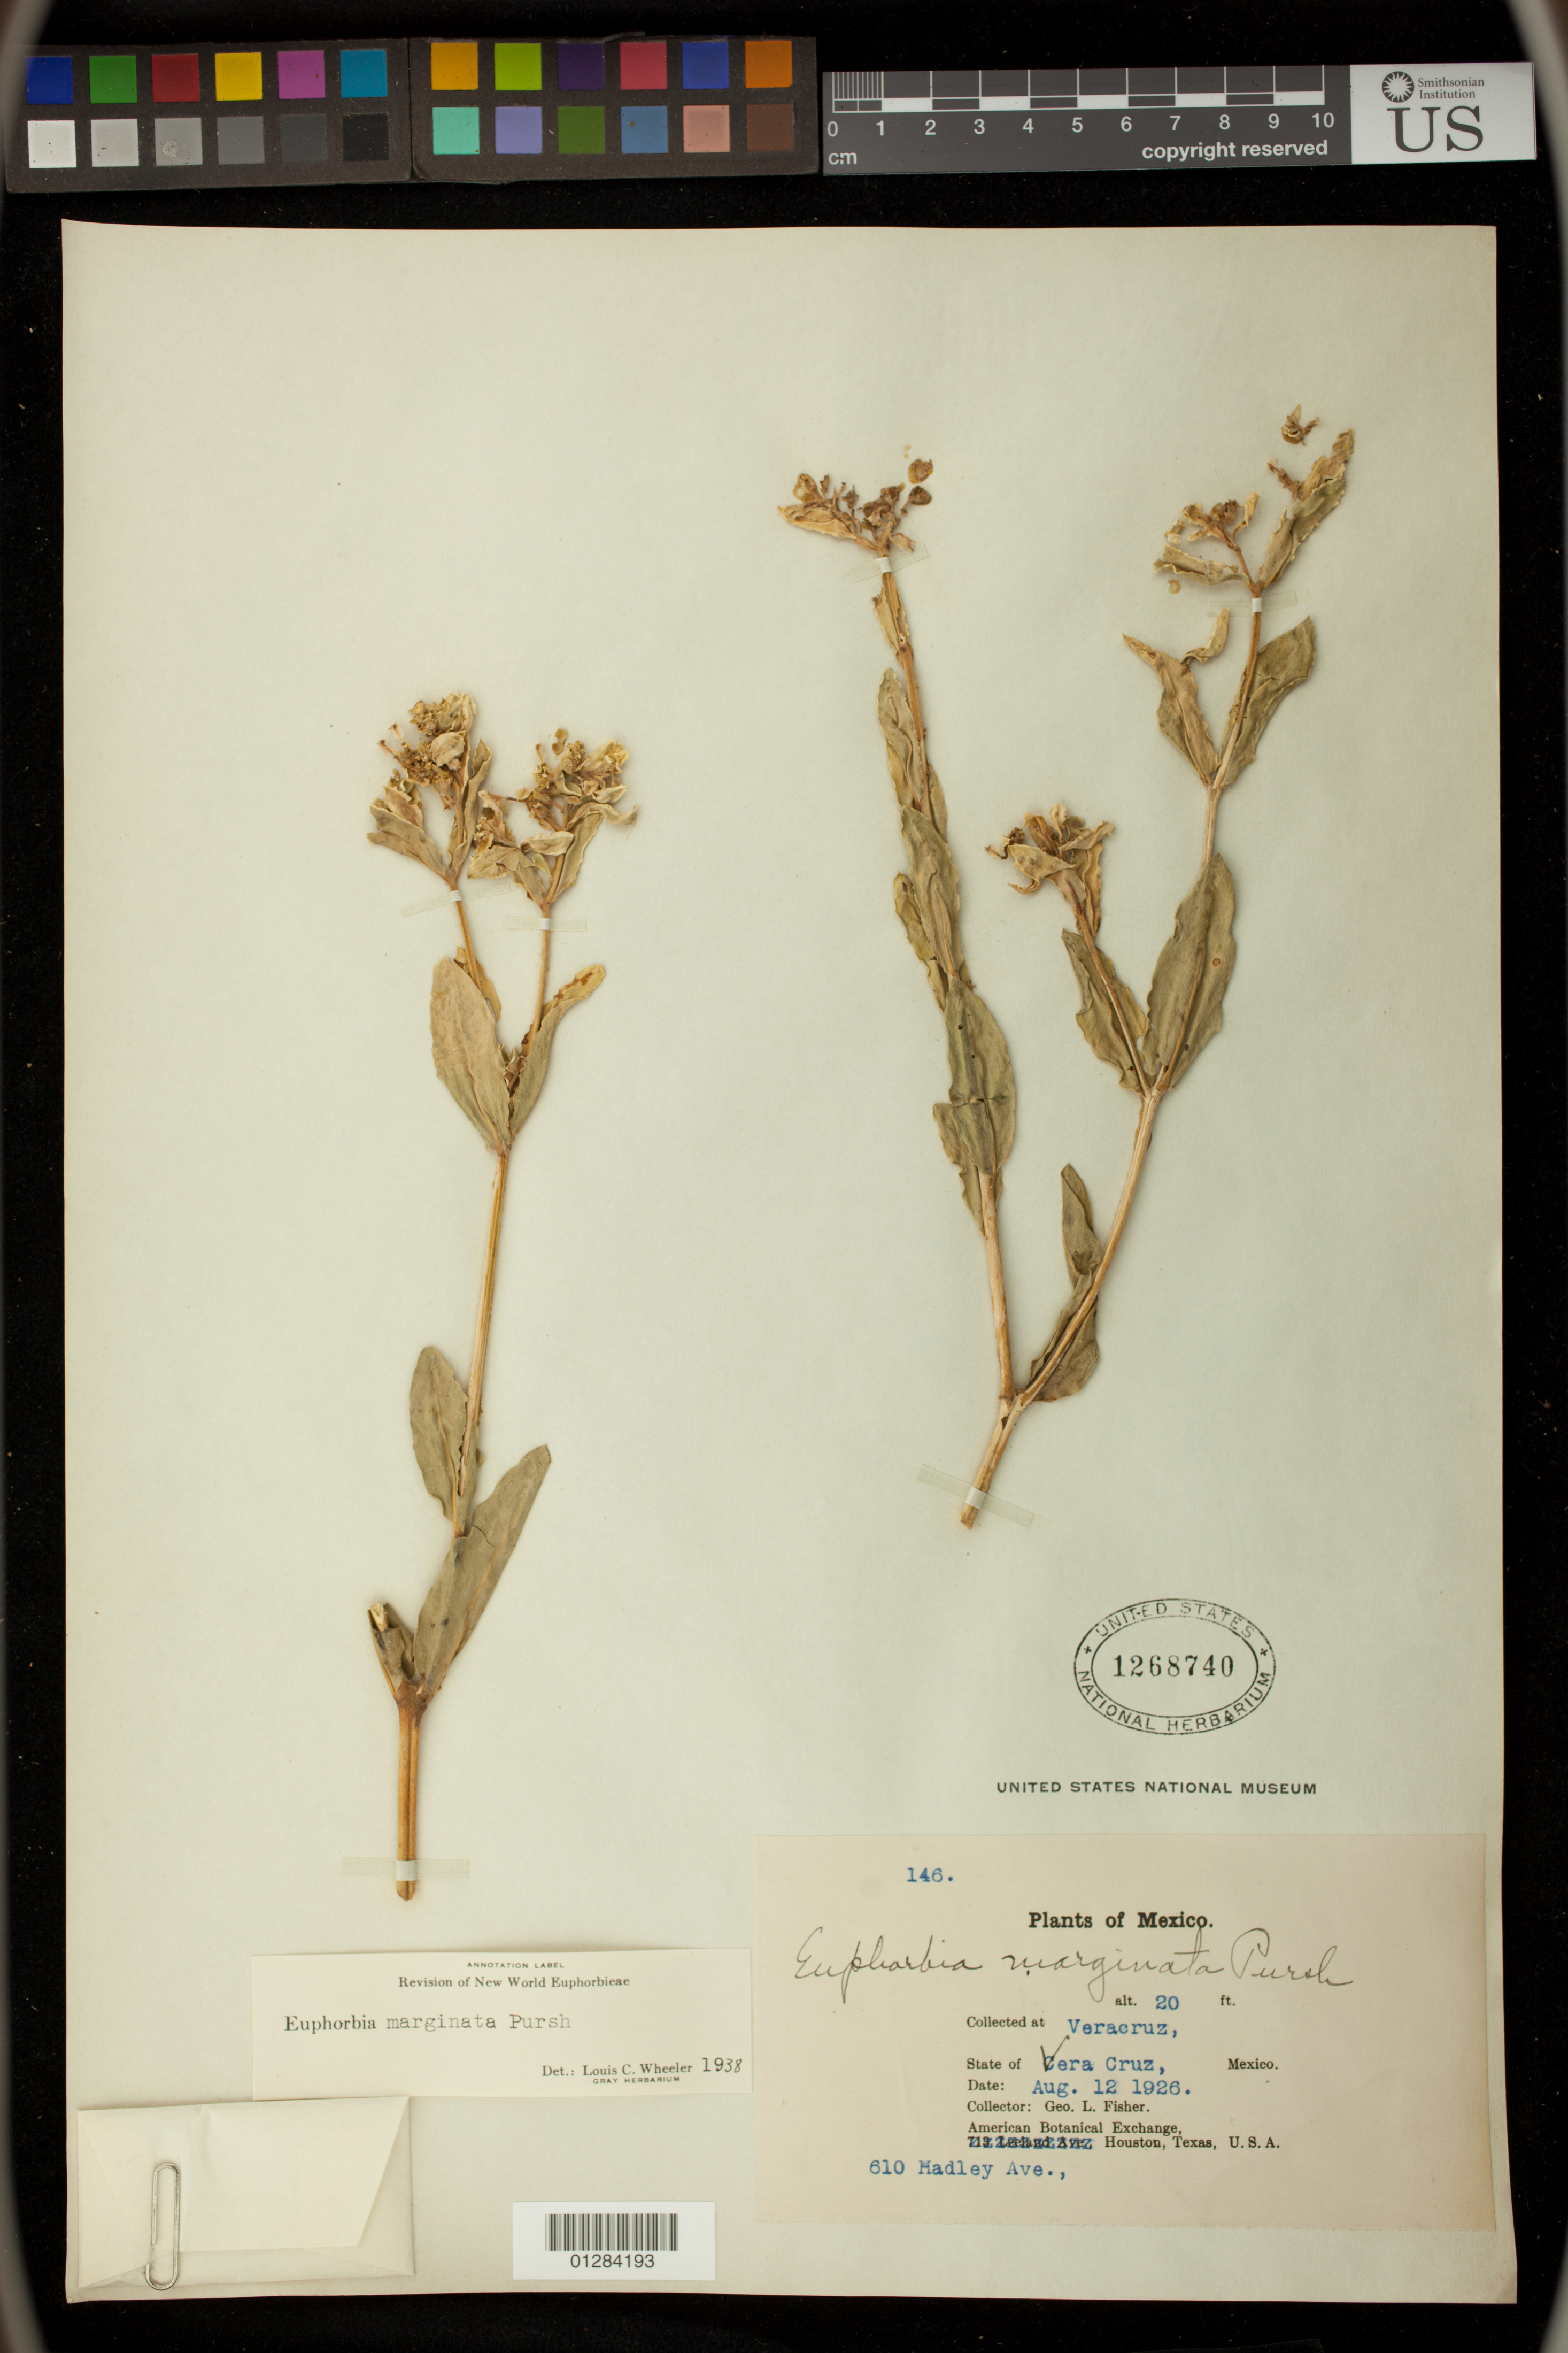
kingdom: Plantae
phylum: Tracheophyta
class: Magnoliopsida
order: Malpighiales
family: Euphorbiaceae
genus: Euphorbia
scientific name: Euphorbia marginata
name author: Pursh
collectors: G. L. Fisher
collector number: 146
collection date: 1926-08-12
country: Mexico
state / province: Veracruz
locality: Veracruz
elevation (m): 6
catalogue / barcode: US 1268740